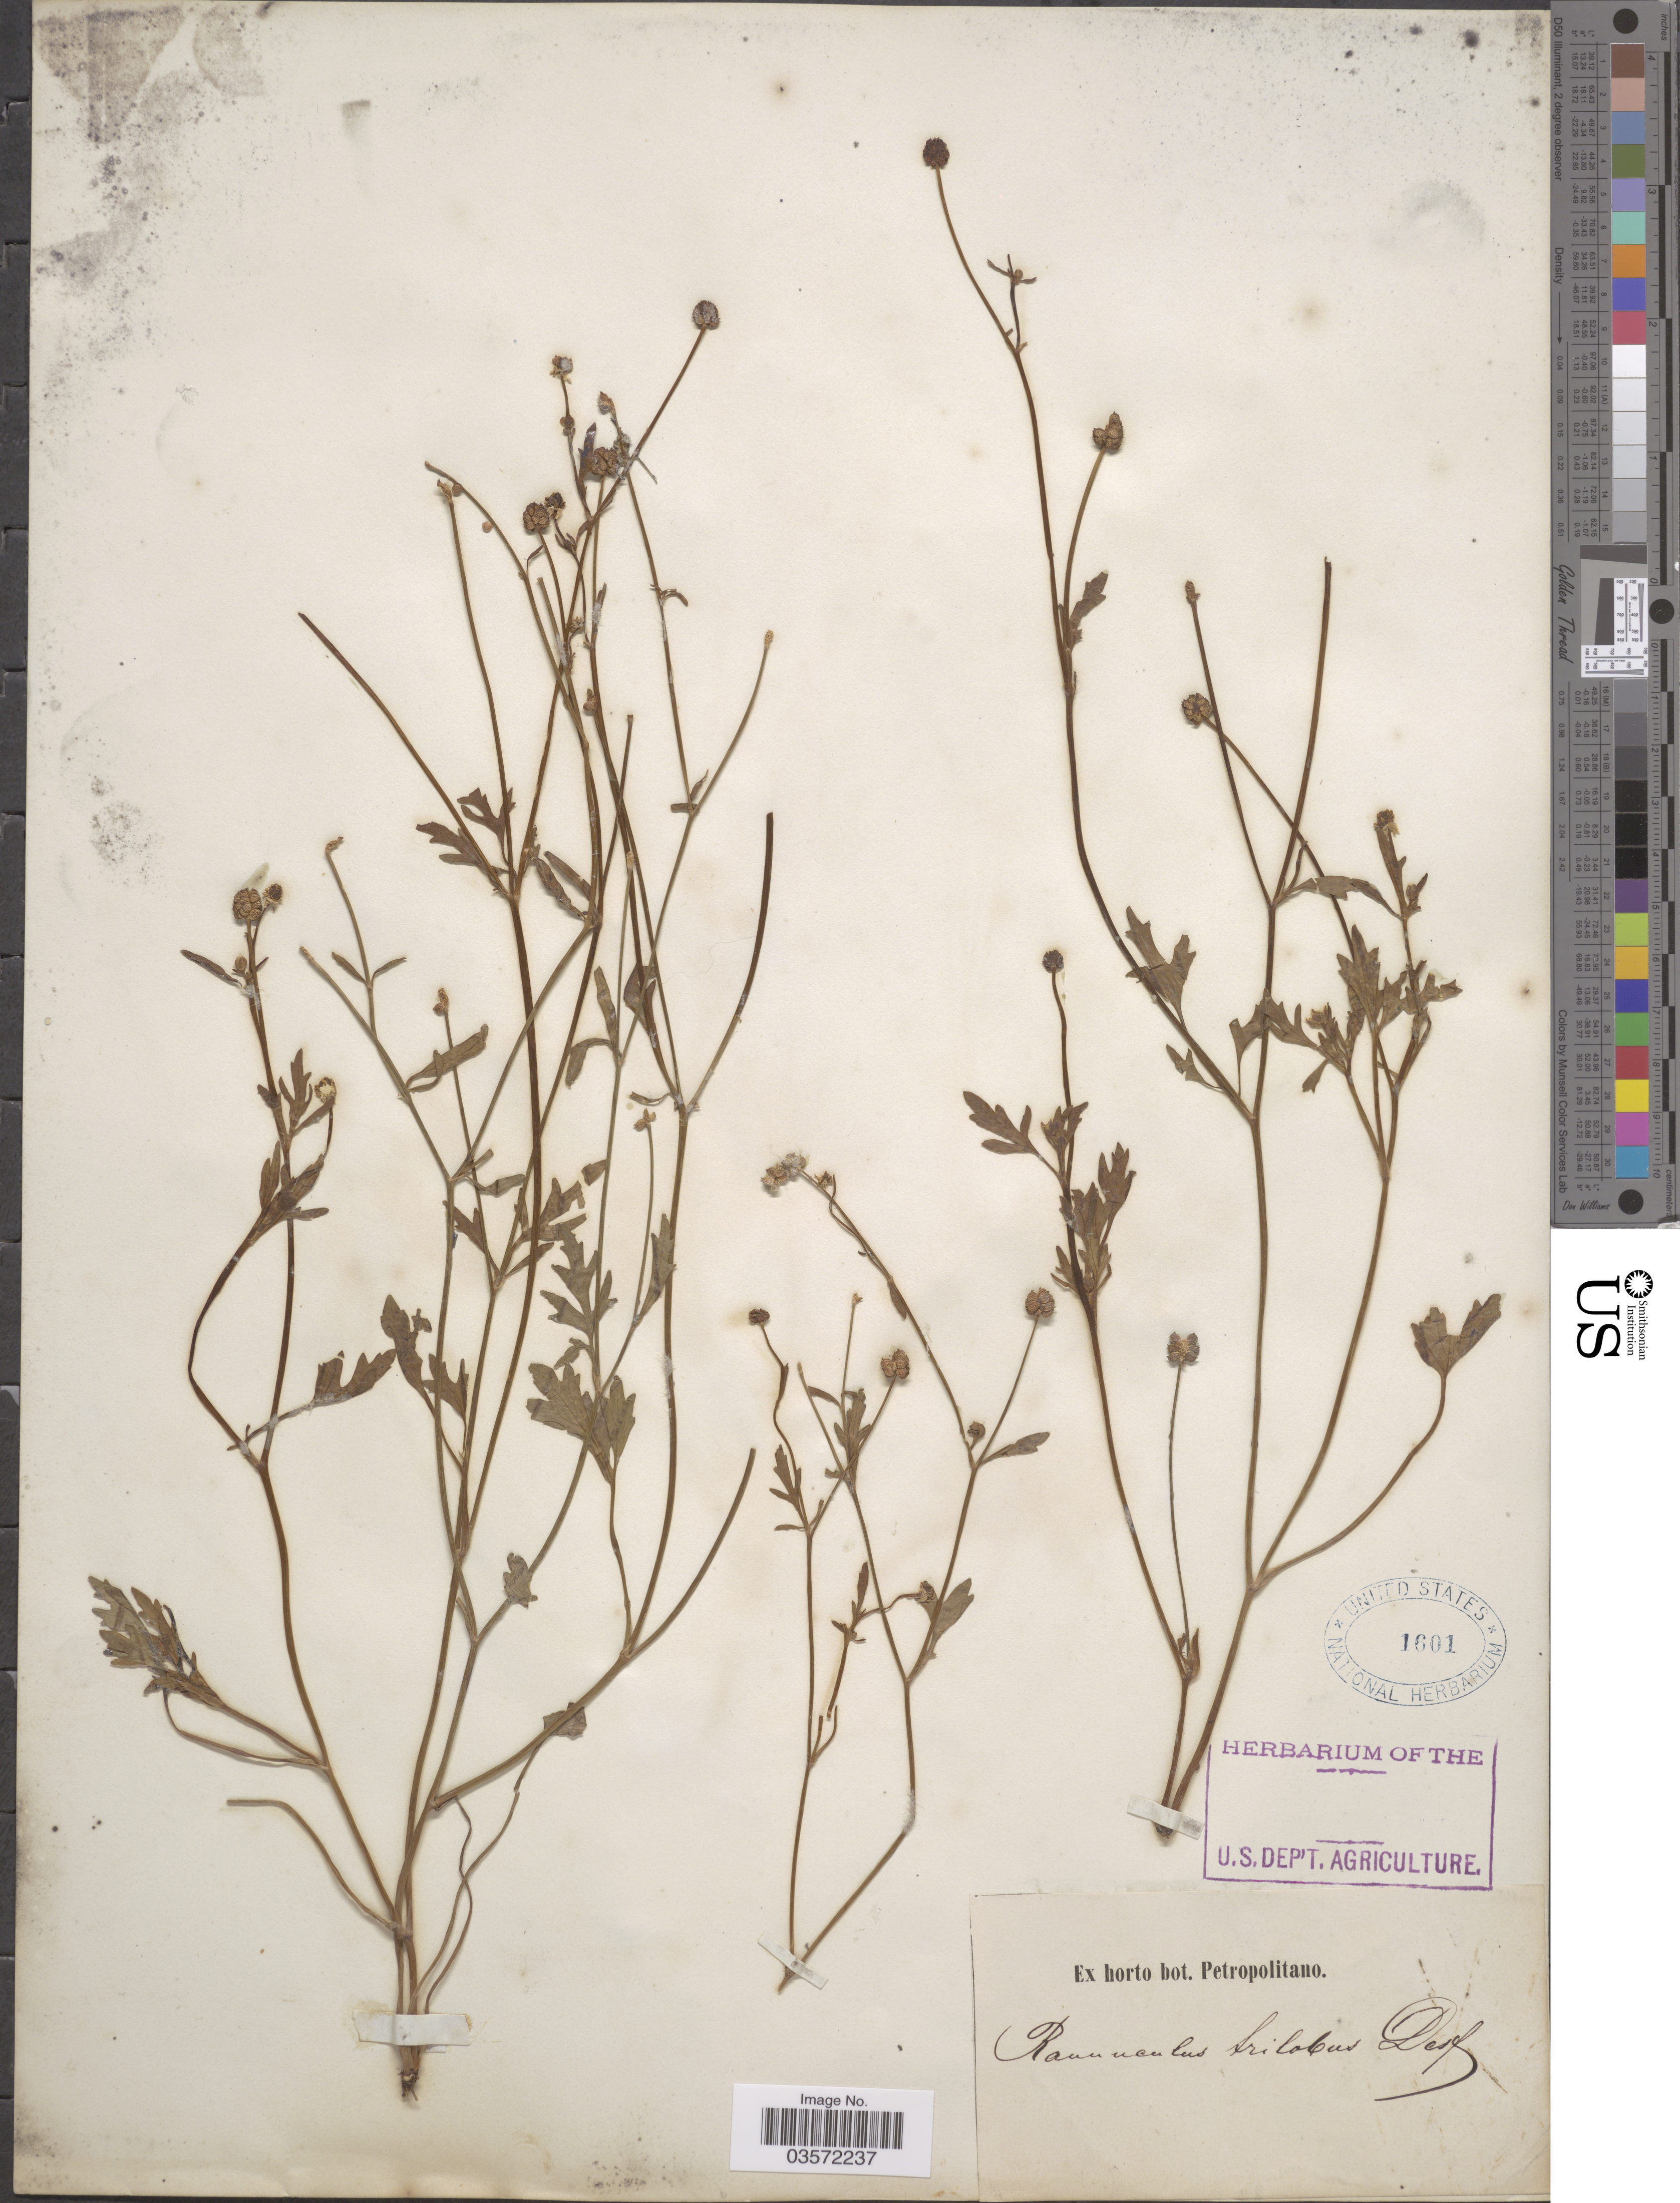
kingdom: Plantae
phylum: Tracheophyta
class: Magnoliopsida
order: Ranunculales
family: Ranunculaceae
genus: Ranunculus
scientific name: Ranunculus trilobus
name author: Desf.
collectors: ex Horto Bot. Petropolitano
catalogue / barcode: US 1601